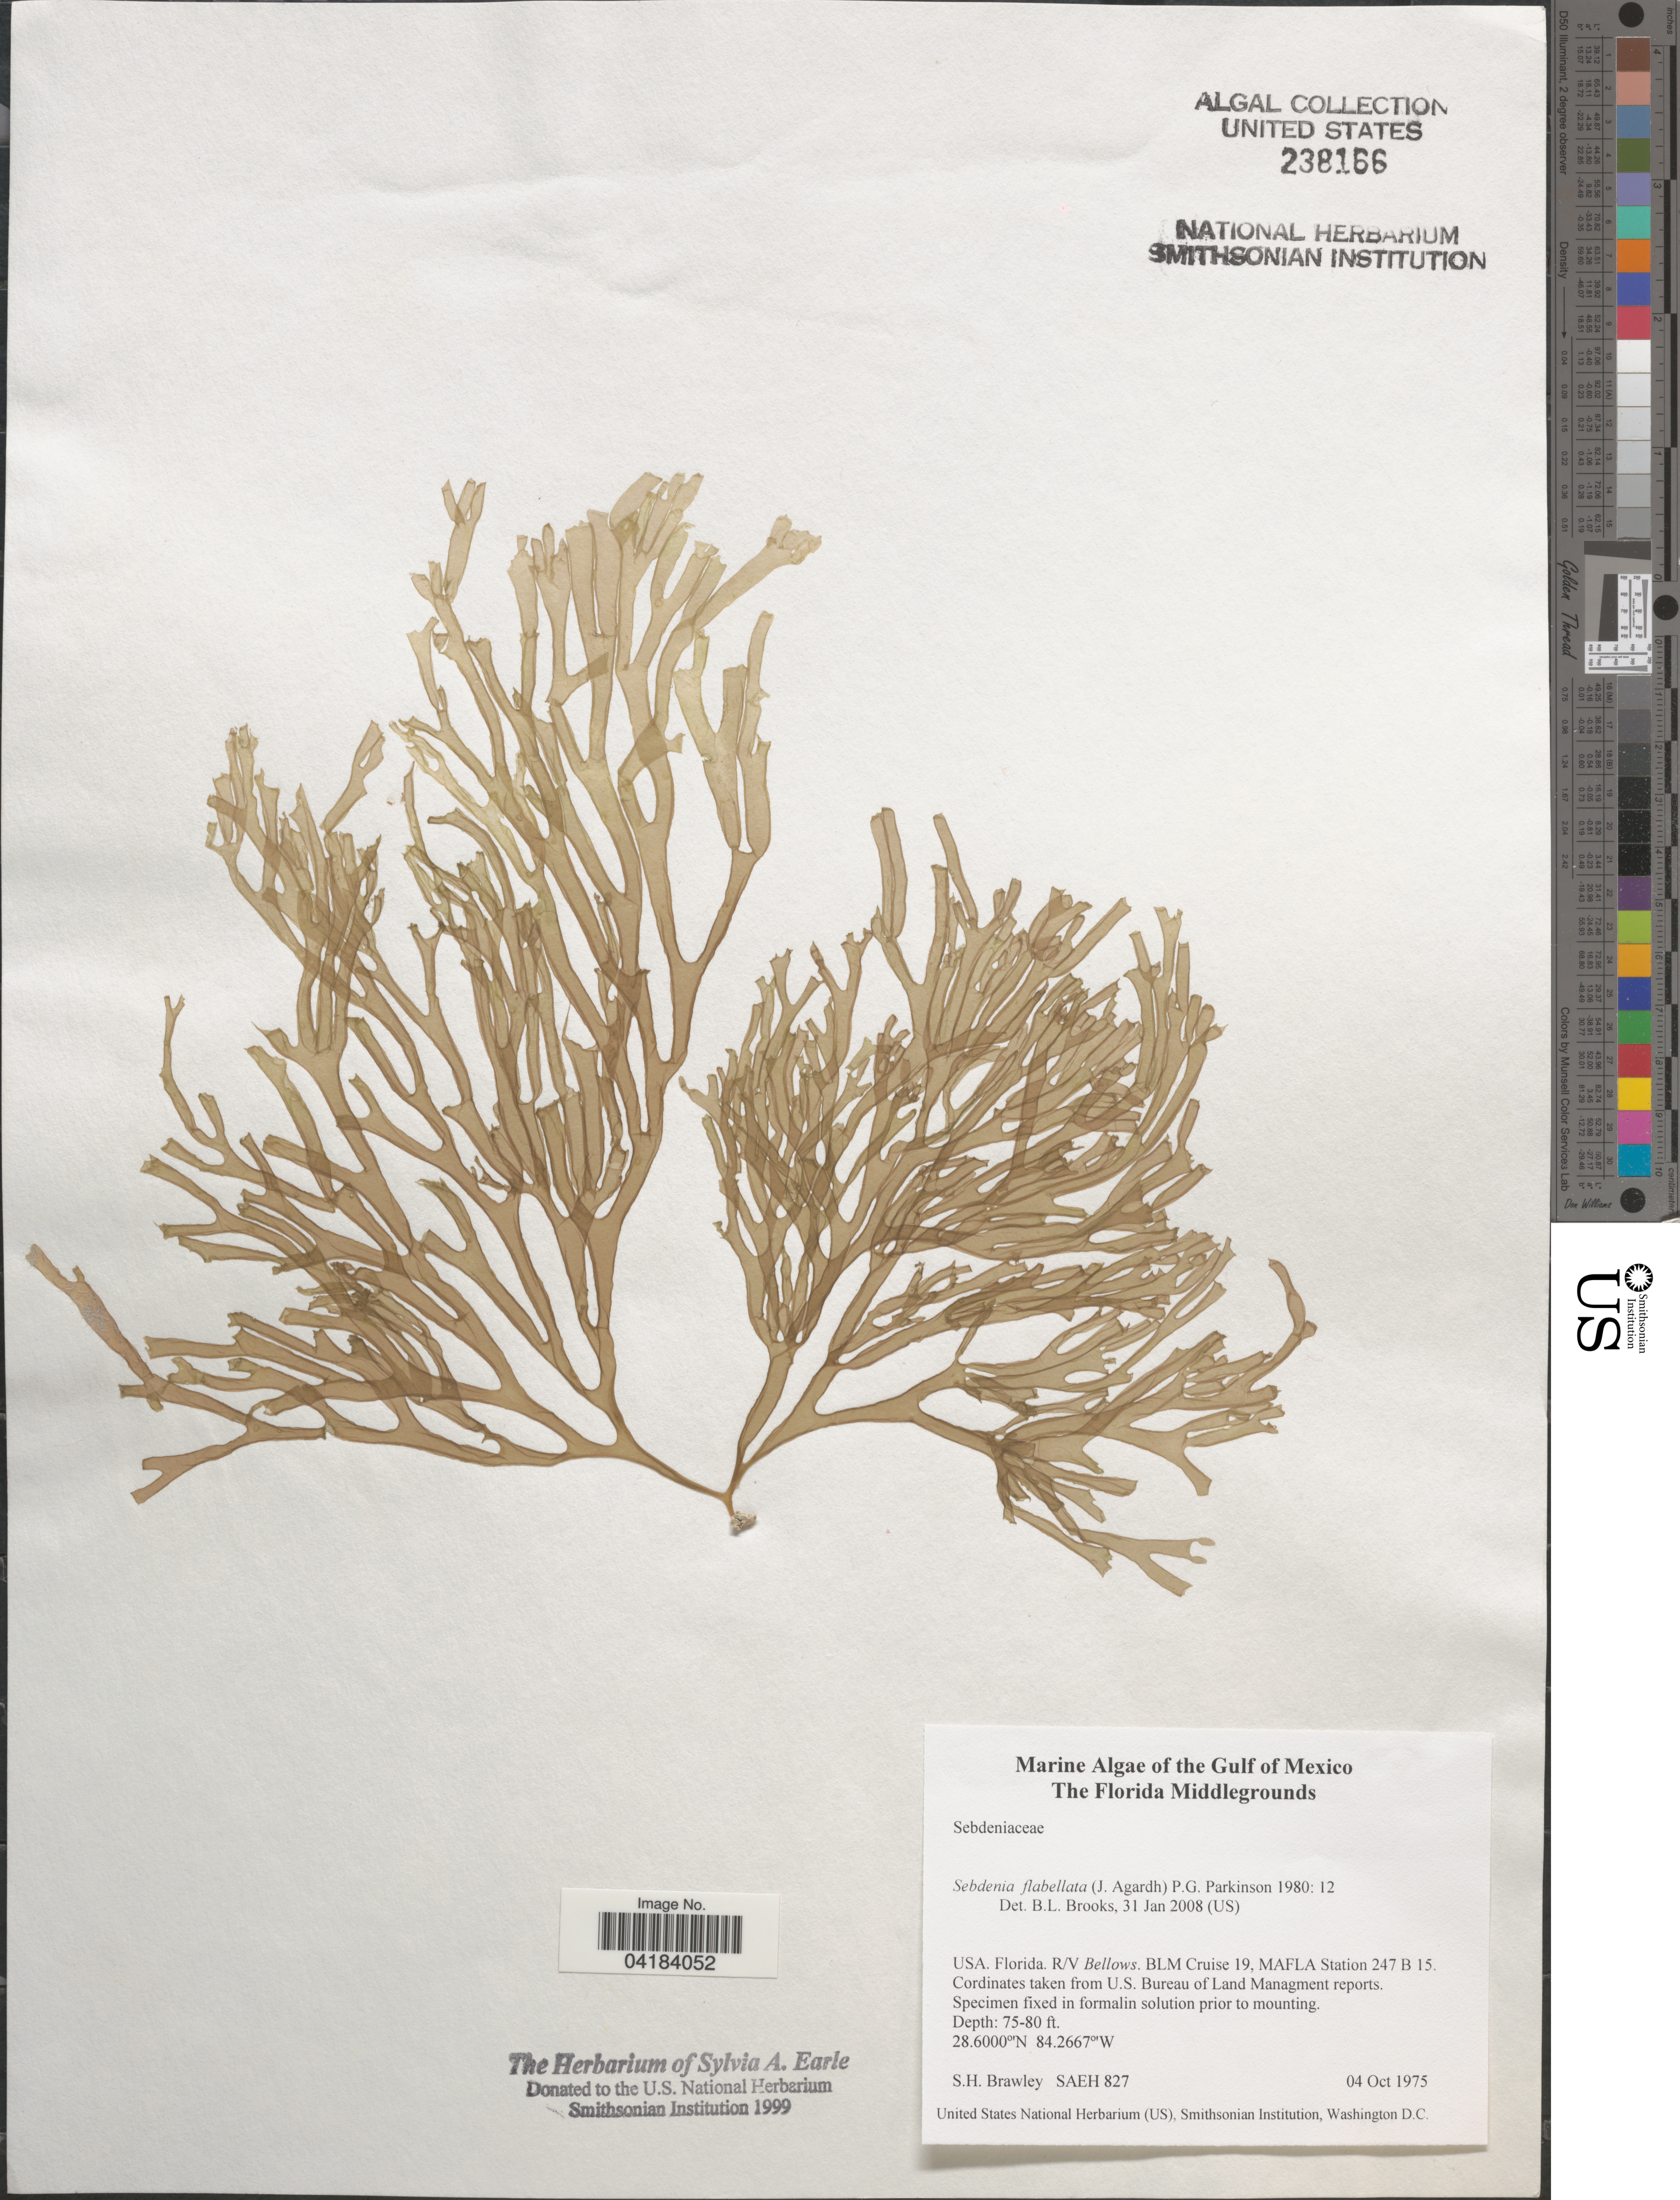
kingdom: Plantae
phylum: Rhodophyta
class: Florideophyceae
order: Sebdeniales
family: Sebdeniaceae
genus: Sebdenia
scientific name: Sebdenia flabellata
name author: (J. Agardh) P.G. Parkinson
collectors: S. Brawley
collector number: SAEH827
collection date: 1975-10-04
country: United States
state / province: Florida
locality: The Gulf of Mexico. The Florida Middlegrounds. R/V Bellows. BLM Cruise 19, MAFLA Station 247 B 15.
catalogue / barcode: US 238166